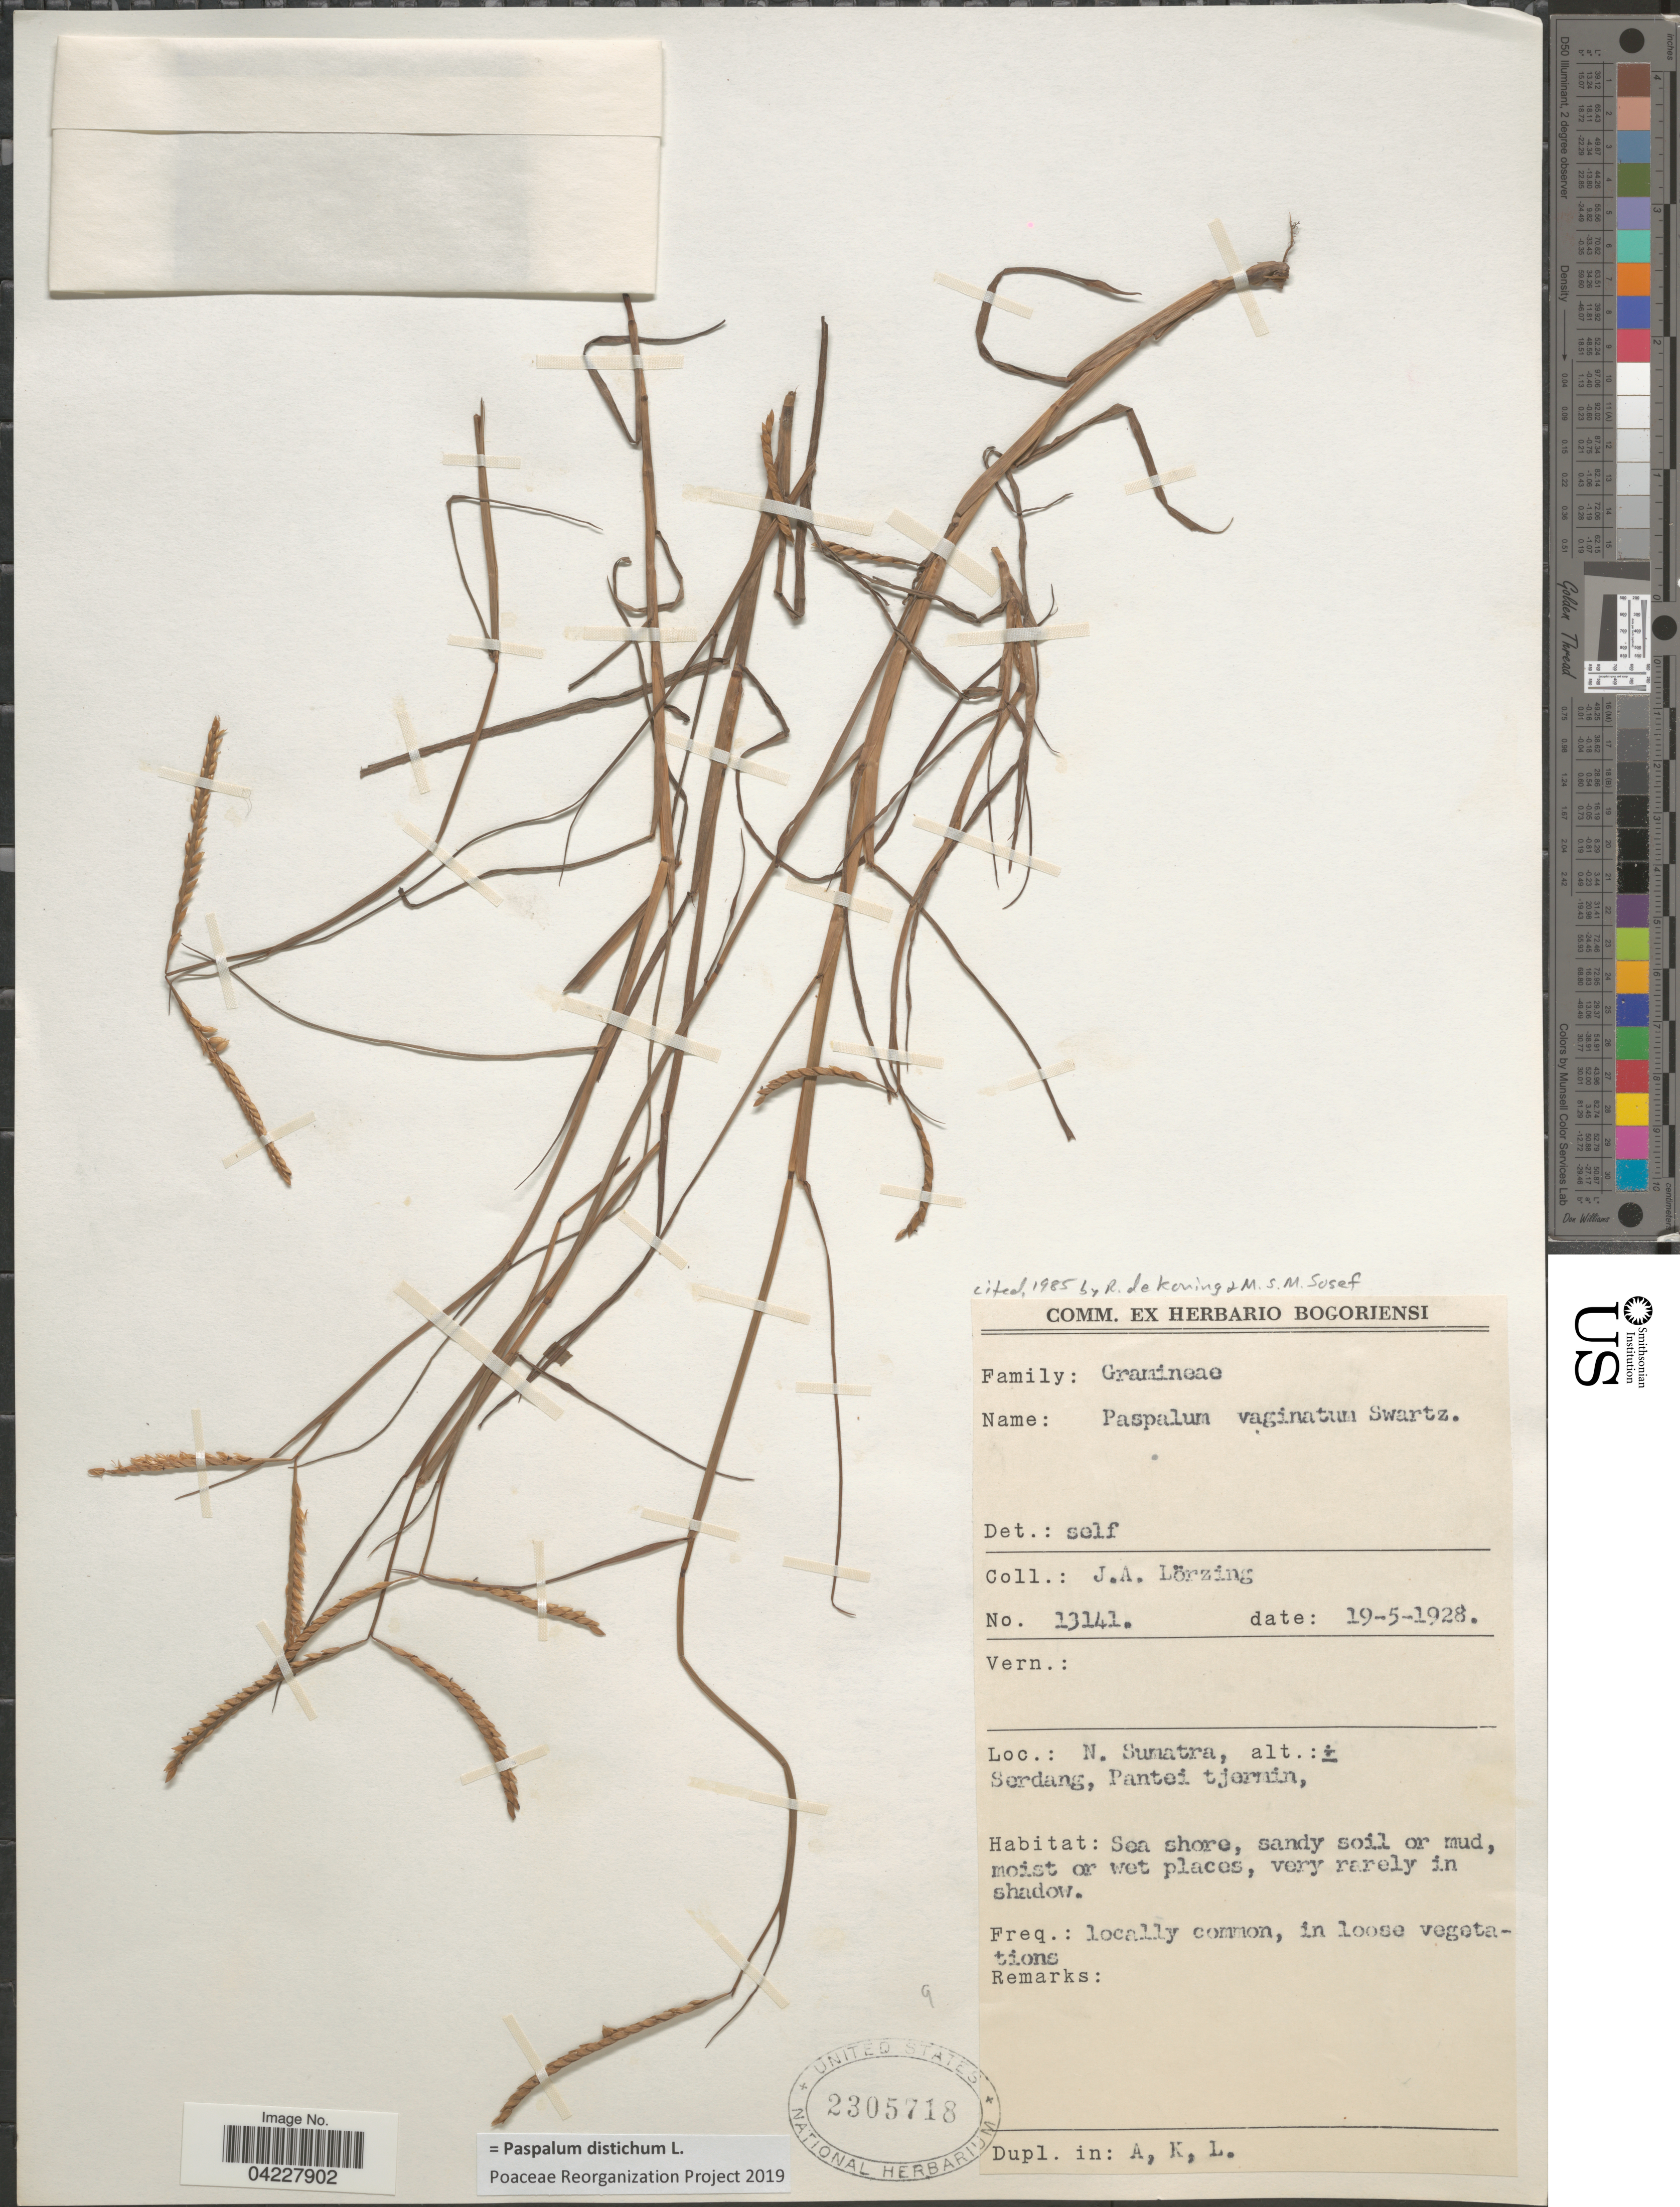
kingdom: Plantae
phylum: Tracheophyta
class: Liliopsida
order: Poales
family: Poaceae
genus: Paspalum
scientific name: Paspalum distichum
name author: L.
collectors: J. Lorzing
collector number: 13141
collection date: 1928-05-19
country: Indonesia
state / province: Sumatra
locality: N. Sumatra. Serdang, Pantei tjermin.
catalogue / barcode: US 2305718